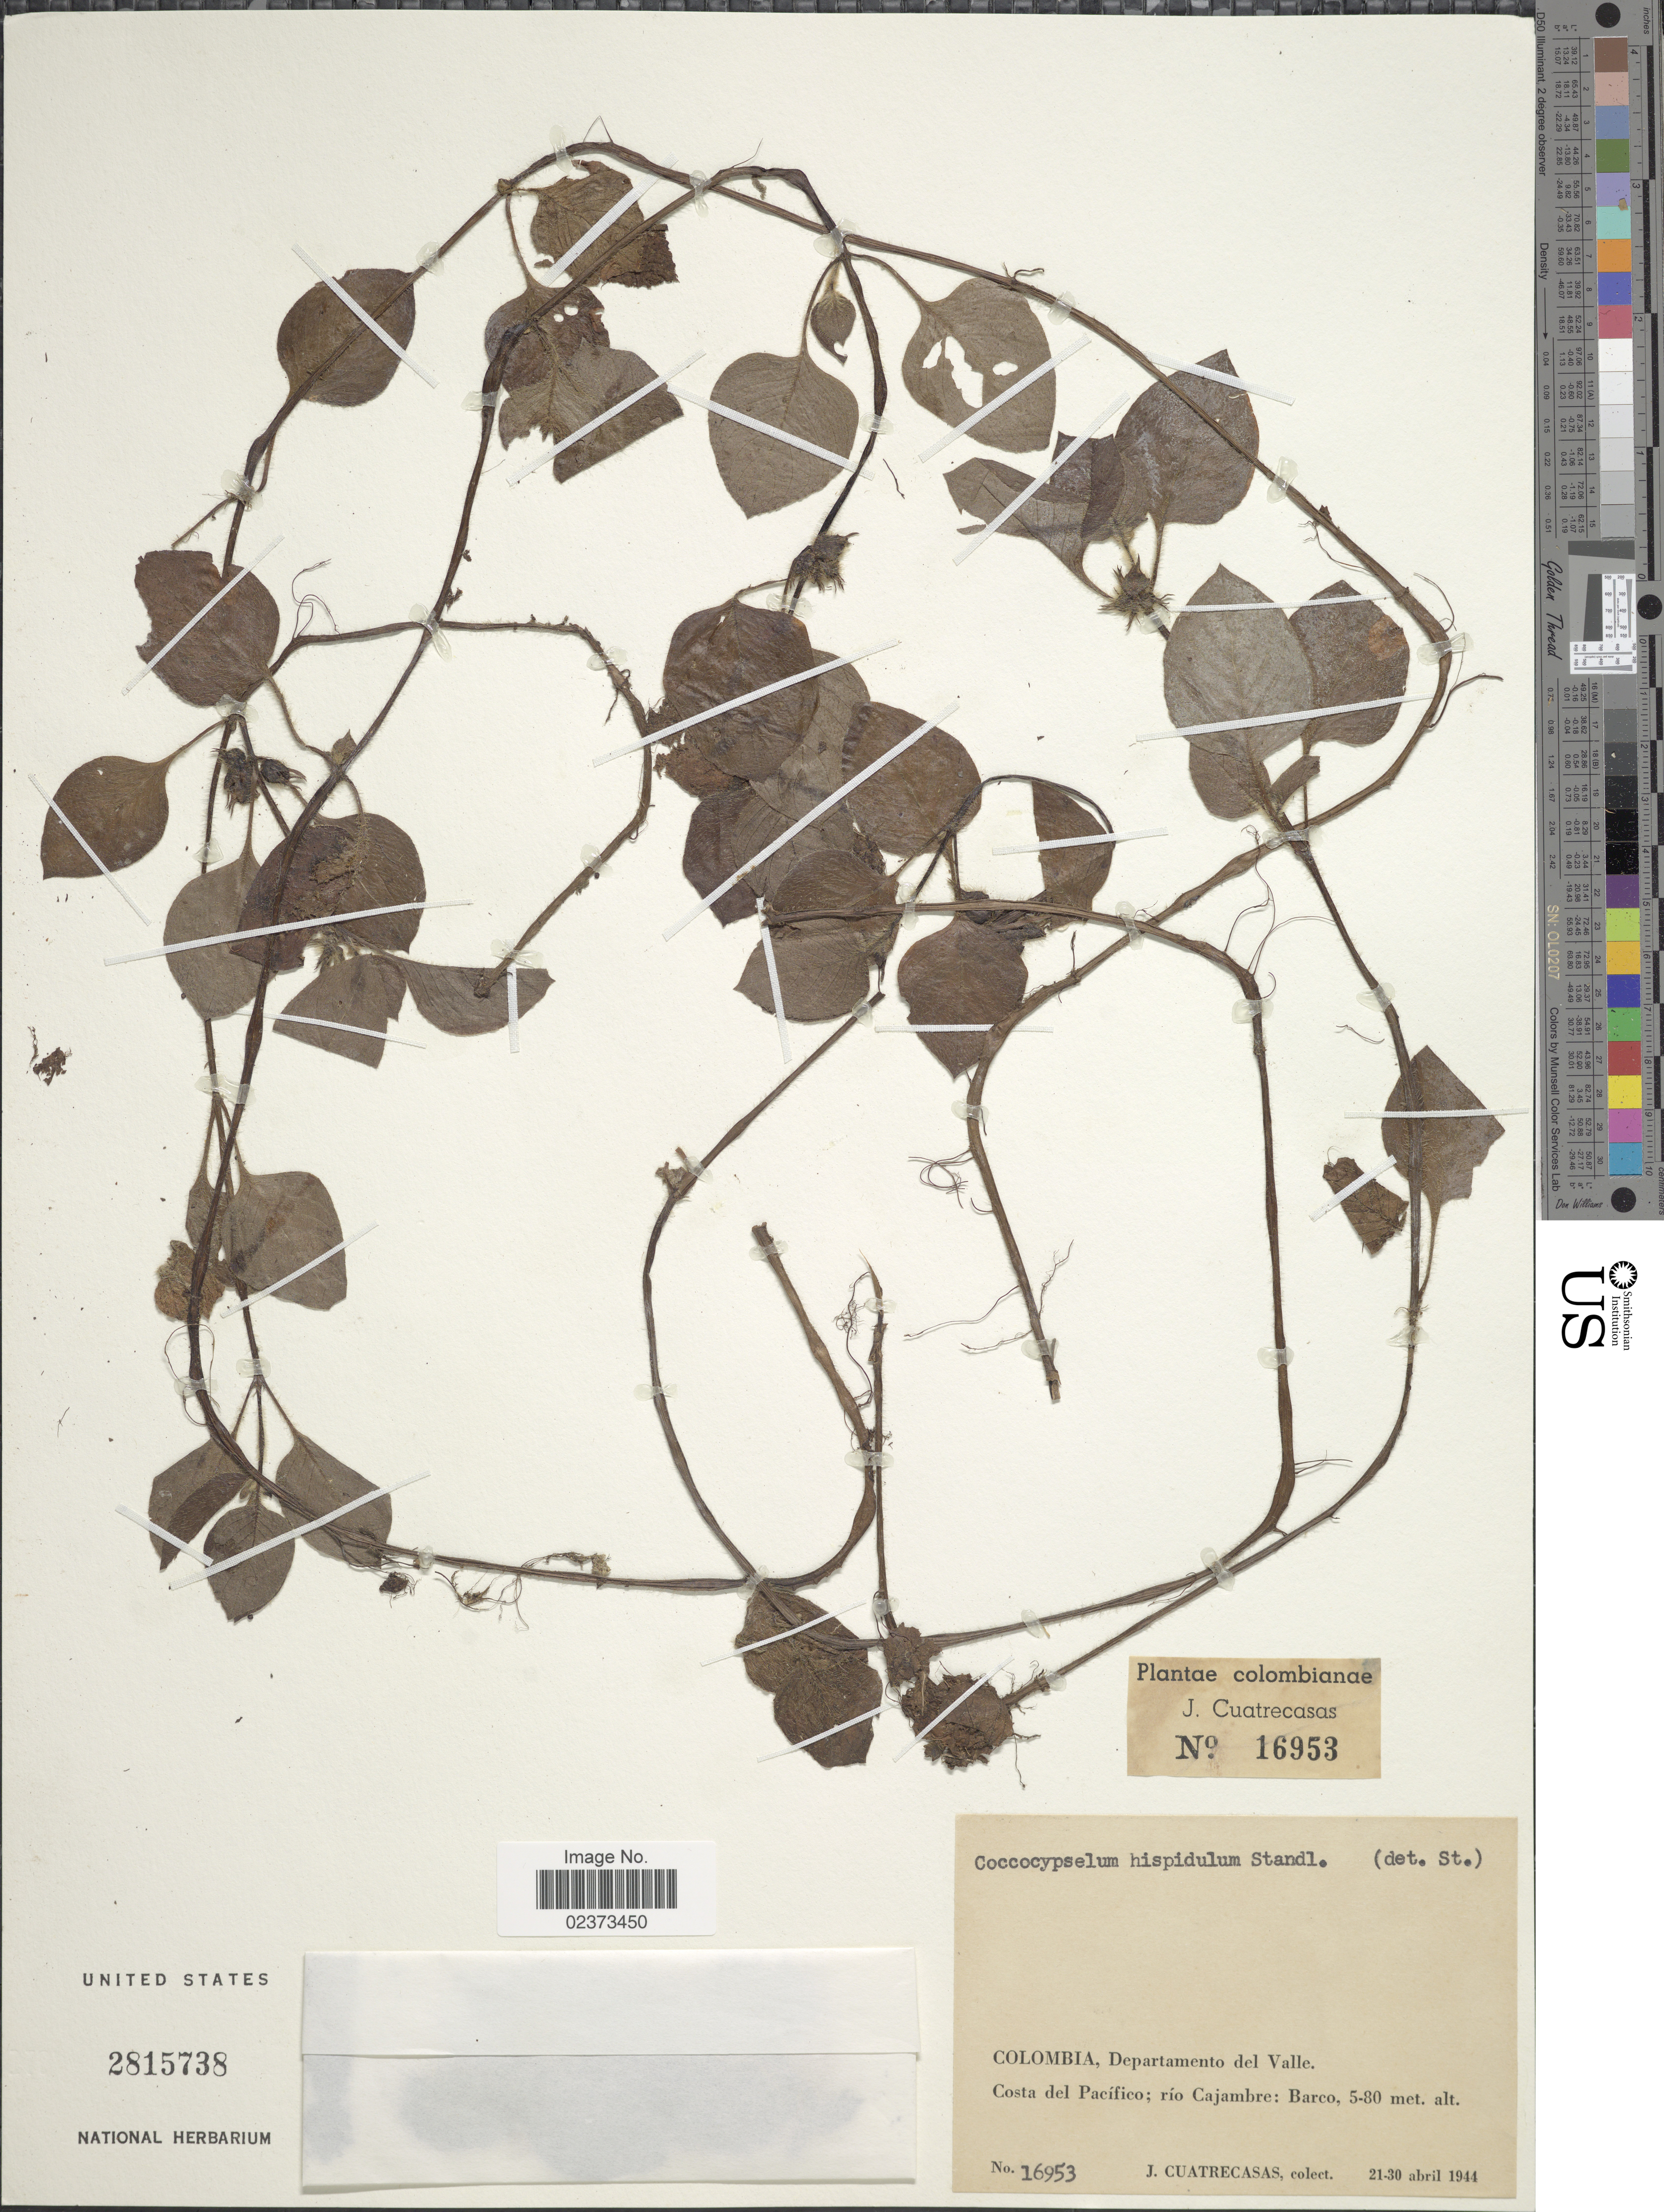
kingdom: Plantae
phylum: Tracheophyta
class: Magnoliopsida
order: Gentianales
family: Rubiaceae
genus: Coccocypselum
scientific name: Coccocypselum hispidulum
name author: (Standl.) Standl.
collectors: J. Cuatrecasas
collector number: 16953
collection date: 1944-04-21/1944-04-30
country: Colombia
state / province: Valle del Cauca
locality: Departamento del Valle, Costa del Pacifico; rio Cajambre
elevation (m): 50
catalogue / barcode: US 2815738